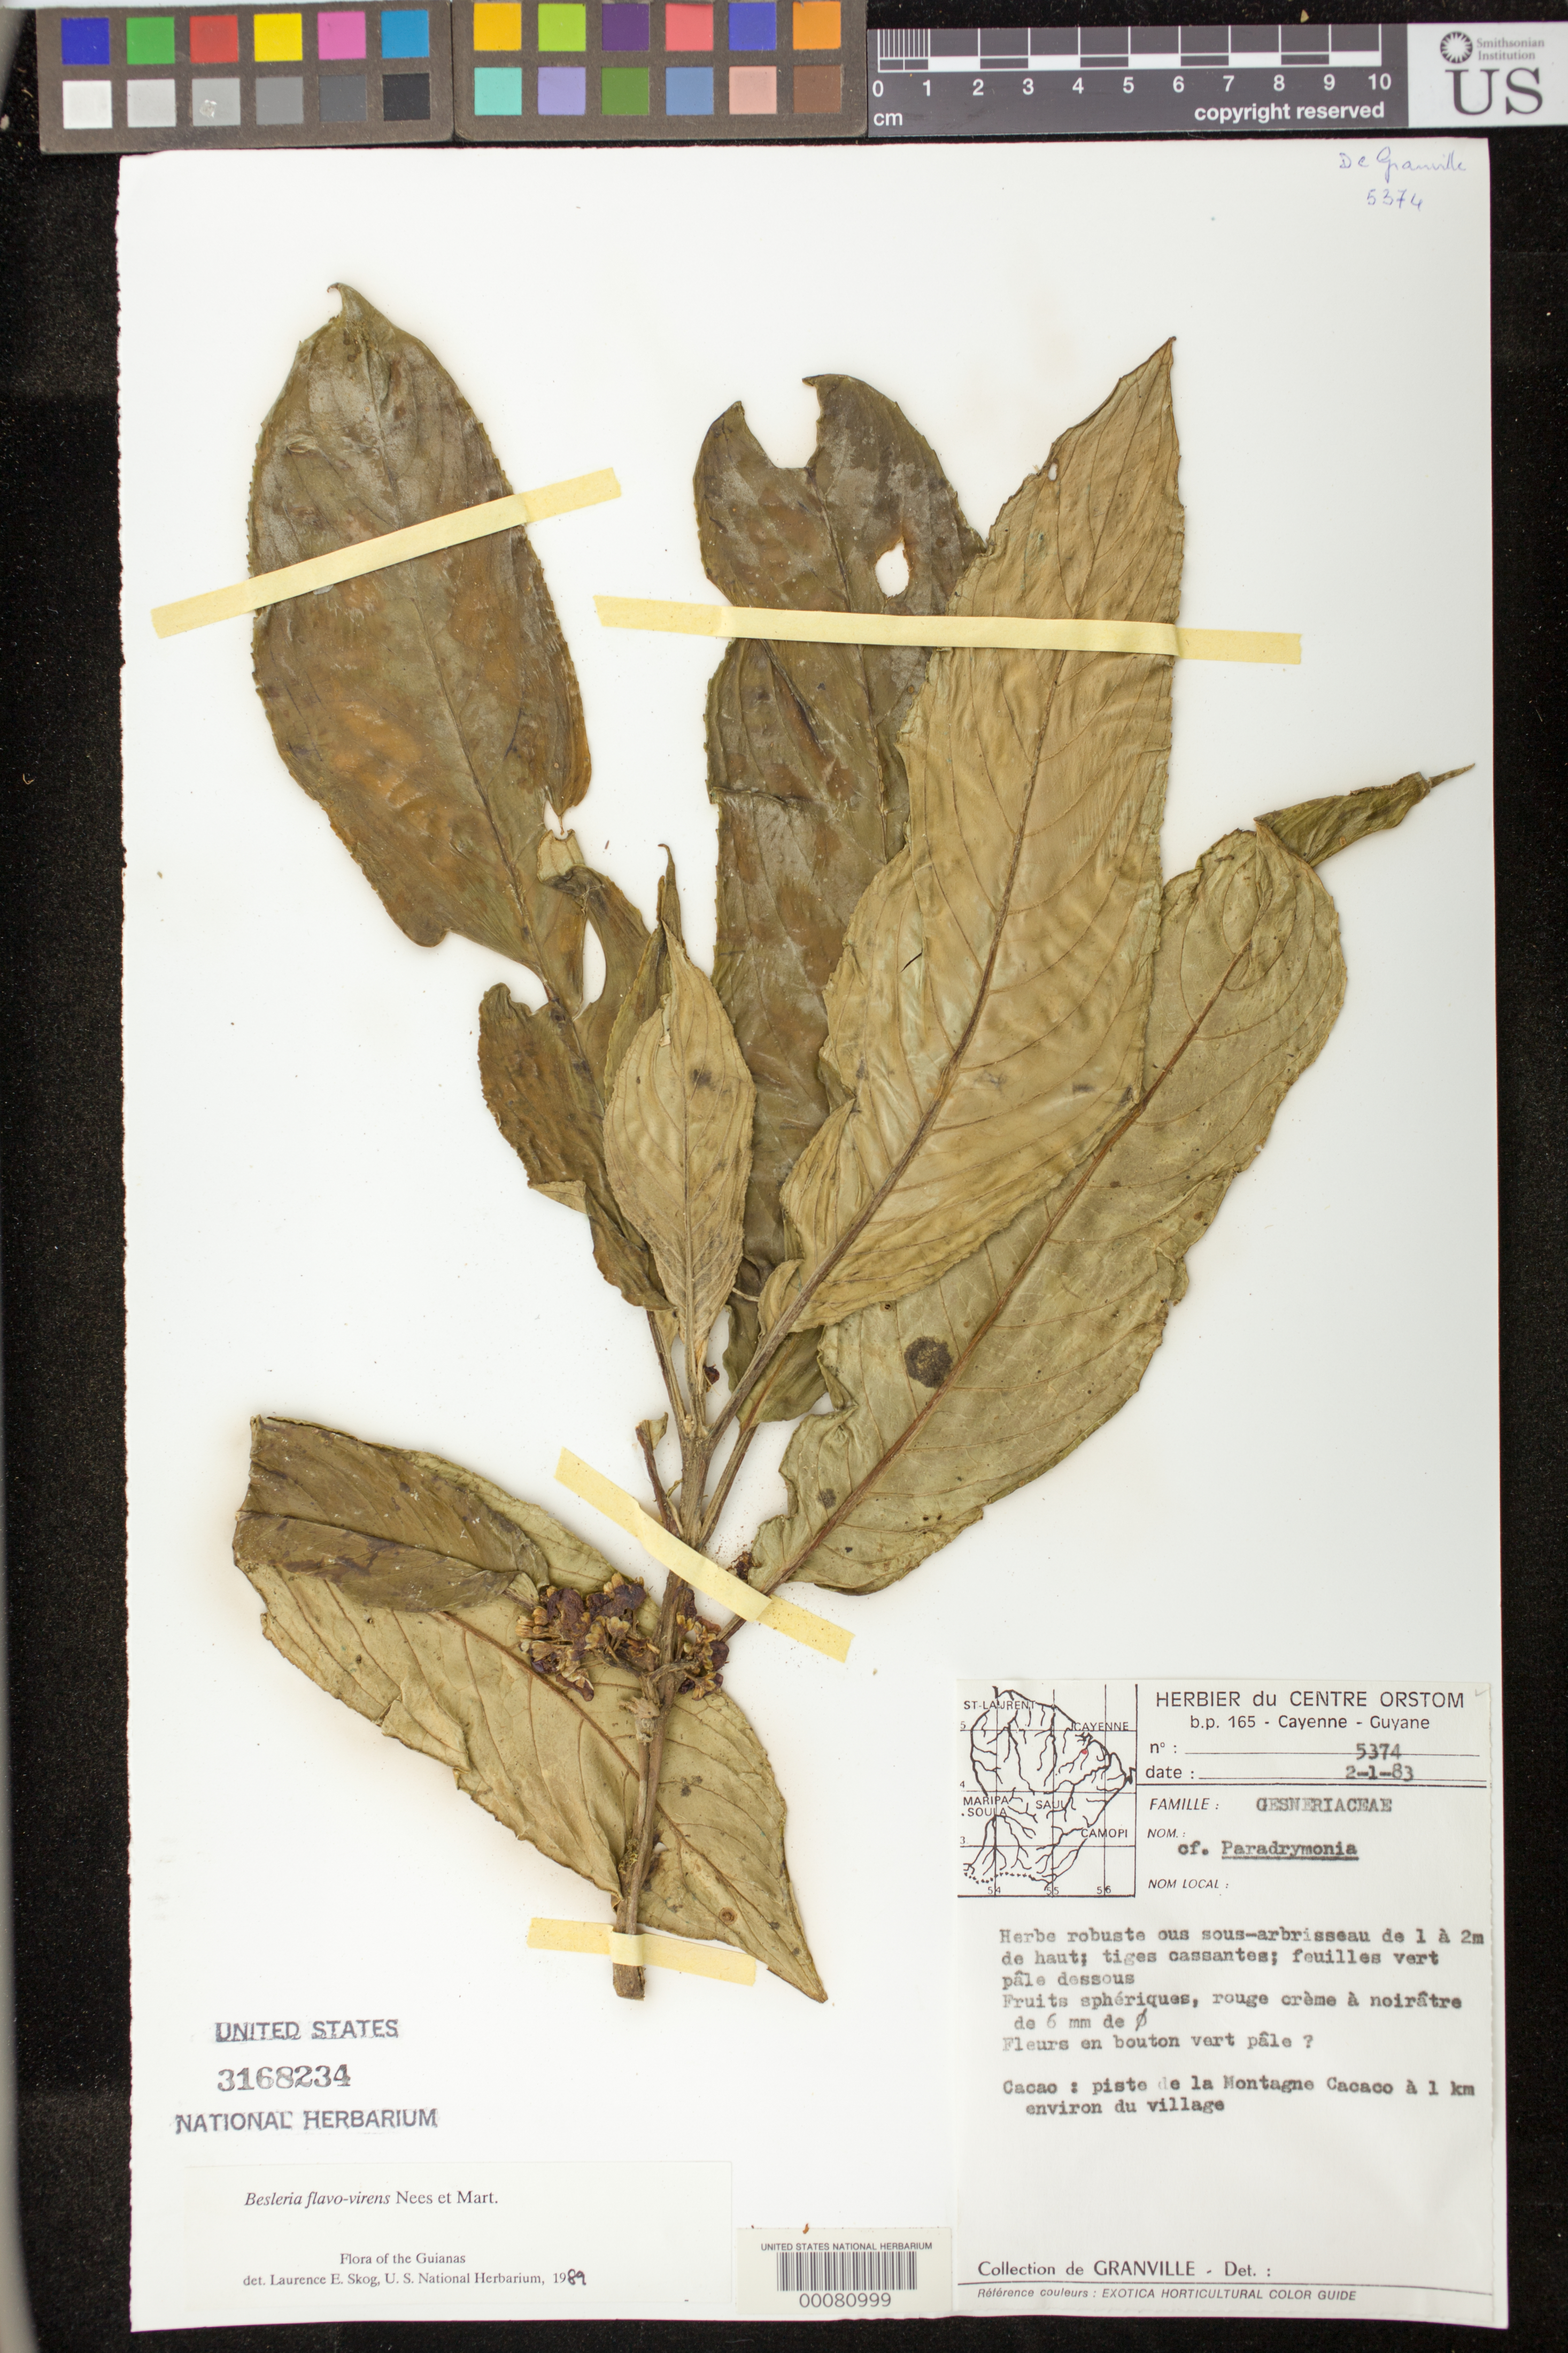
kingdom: Plantae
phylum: Tracheophyta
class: Magnoliopsida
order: Lamiales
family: Gesneriaceae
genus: Besleria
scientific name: Besleria flavo-virens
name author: Nees & Mart.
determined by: Skog, Laurence E.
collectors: J.-J. de Granville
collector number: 5374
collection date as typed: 02 Jan 1983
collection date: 1983-01-02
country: French Guiana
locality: Cacao: piste de la Montagne Cacao à 1 km environ du village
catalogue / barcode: US 3168234